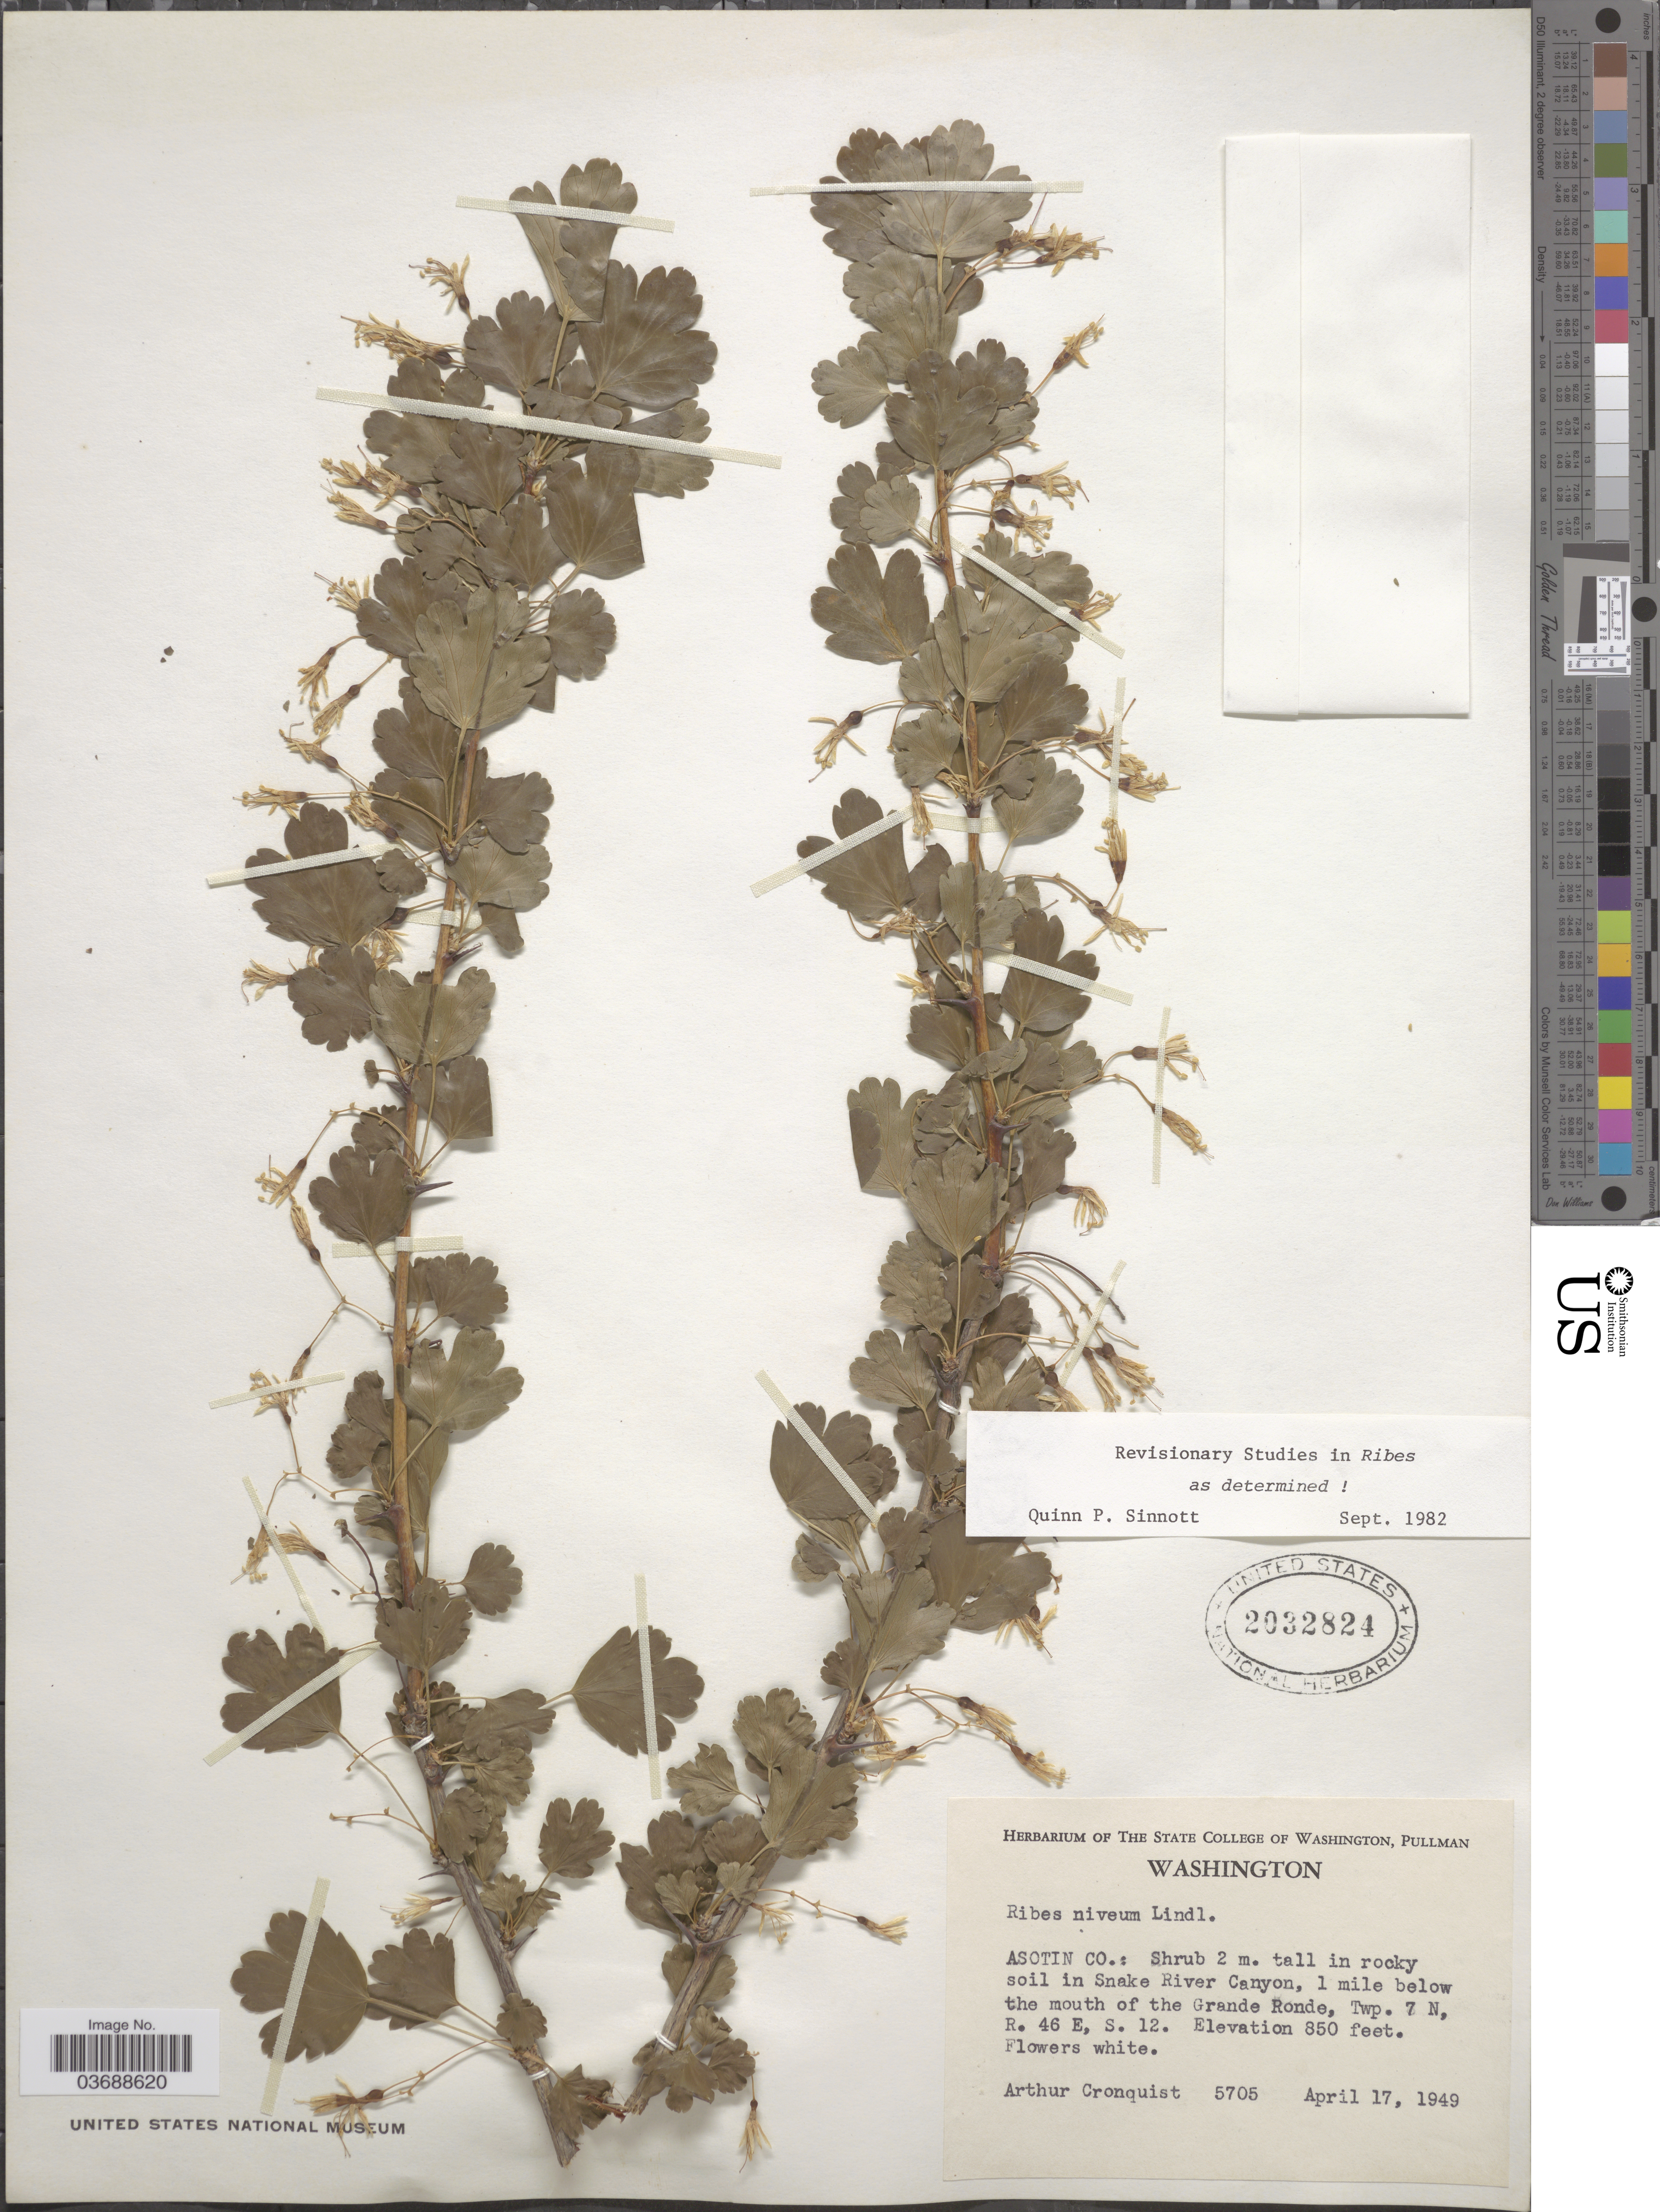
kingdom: Plantae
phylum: Tracheophyta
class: Magnoliopsida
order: Saxifragales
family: Grossulariaceae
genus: Ribes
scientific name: Ribes niveum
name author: Lindl.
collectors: A. J. Cronquist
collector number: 5705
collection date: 1949-04-17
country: United States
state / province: Washington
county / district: Asotin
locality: Asotin Co.: in Snake River Canyon, 1 mile below the mouth of the Grande Ronde, Twp. 7 N, R. 46 E, S. 12.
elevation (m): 259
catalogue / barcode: US 2032824